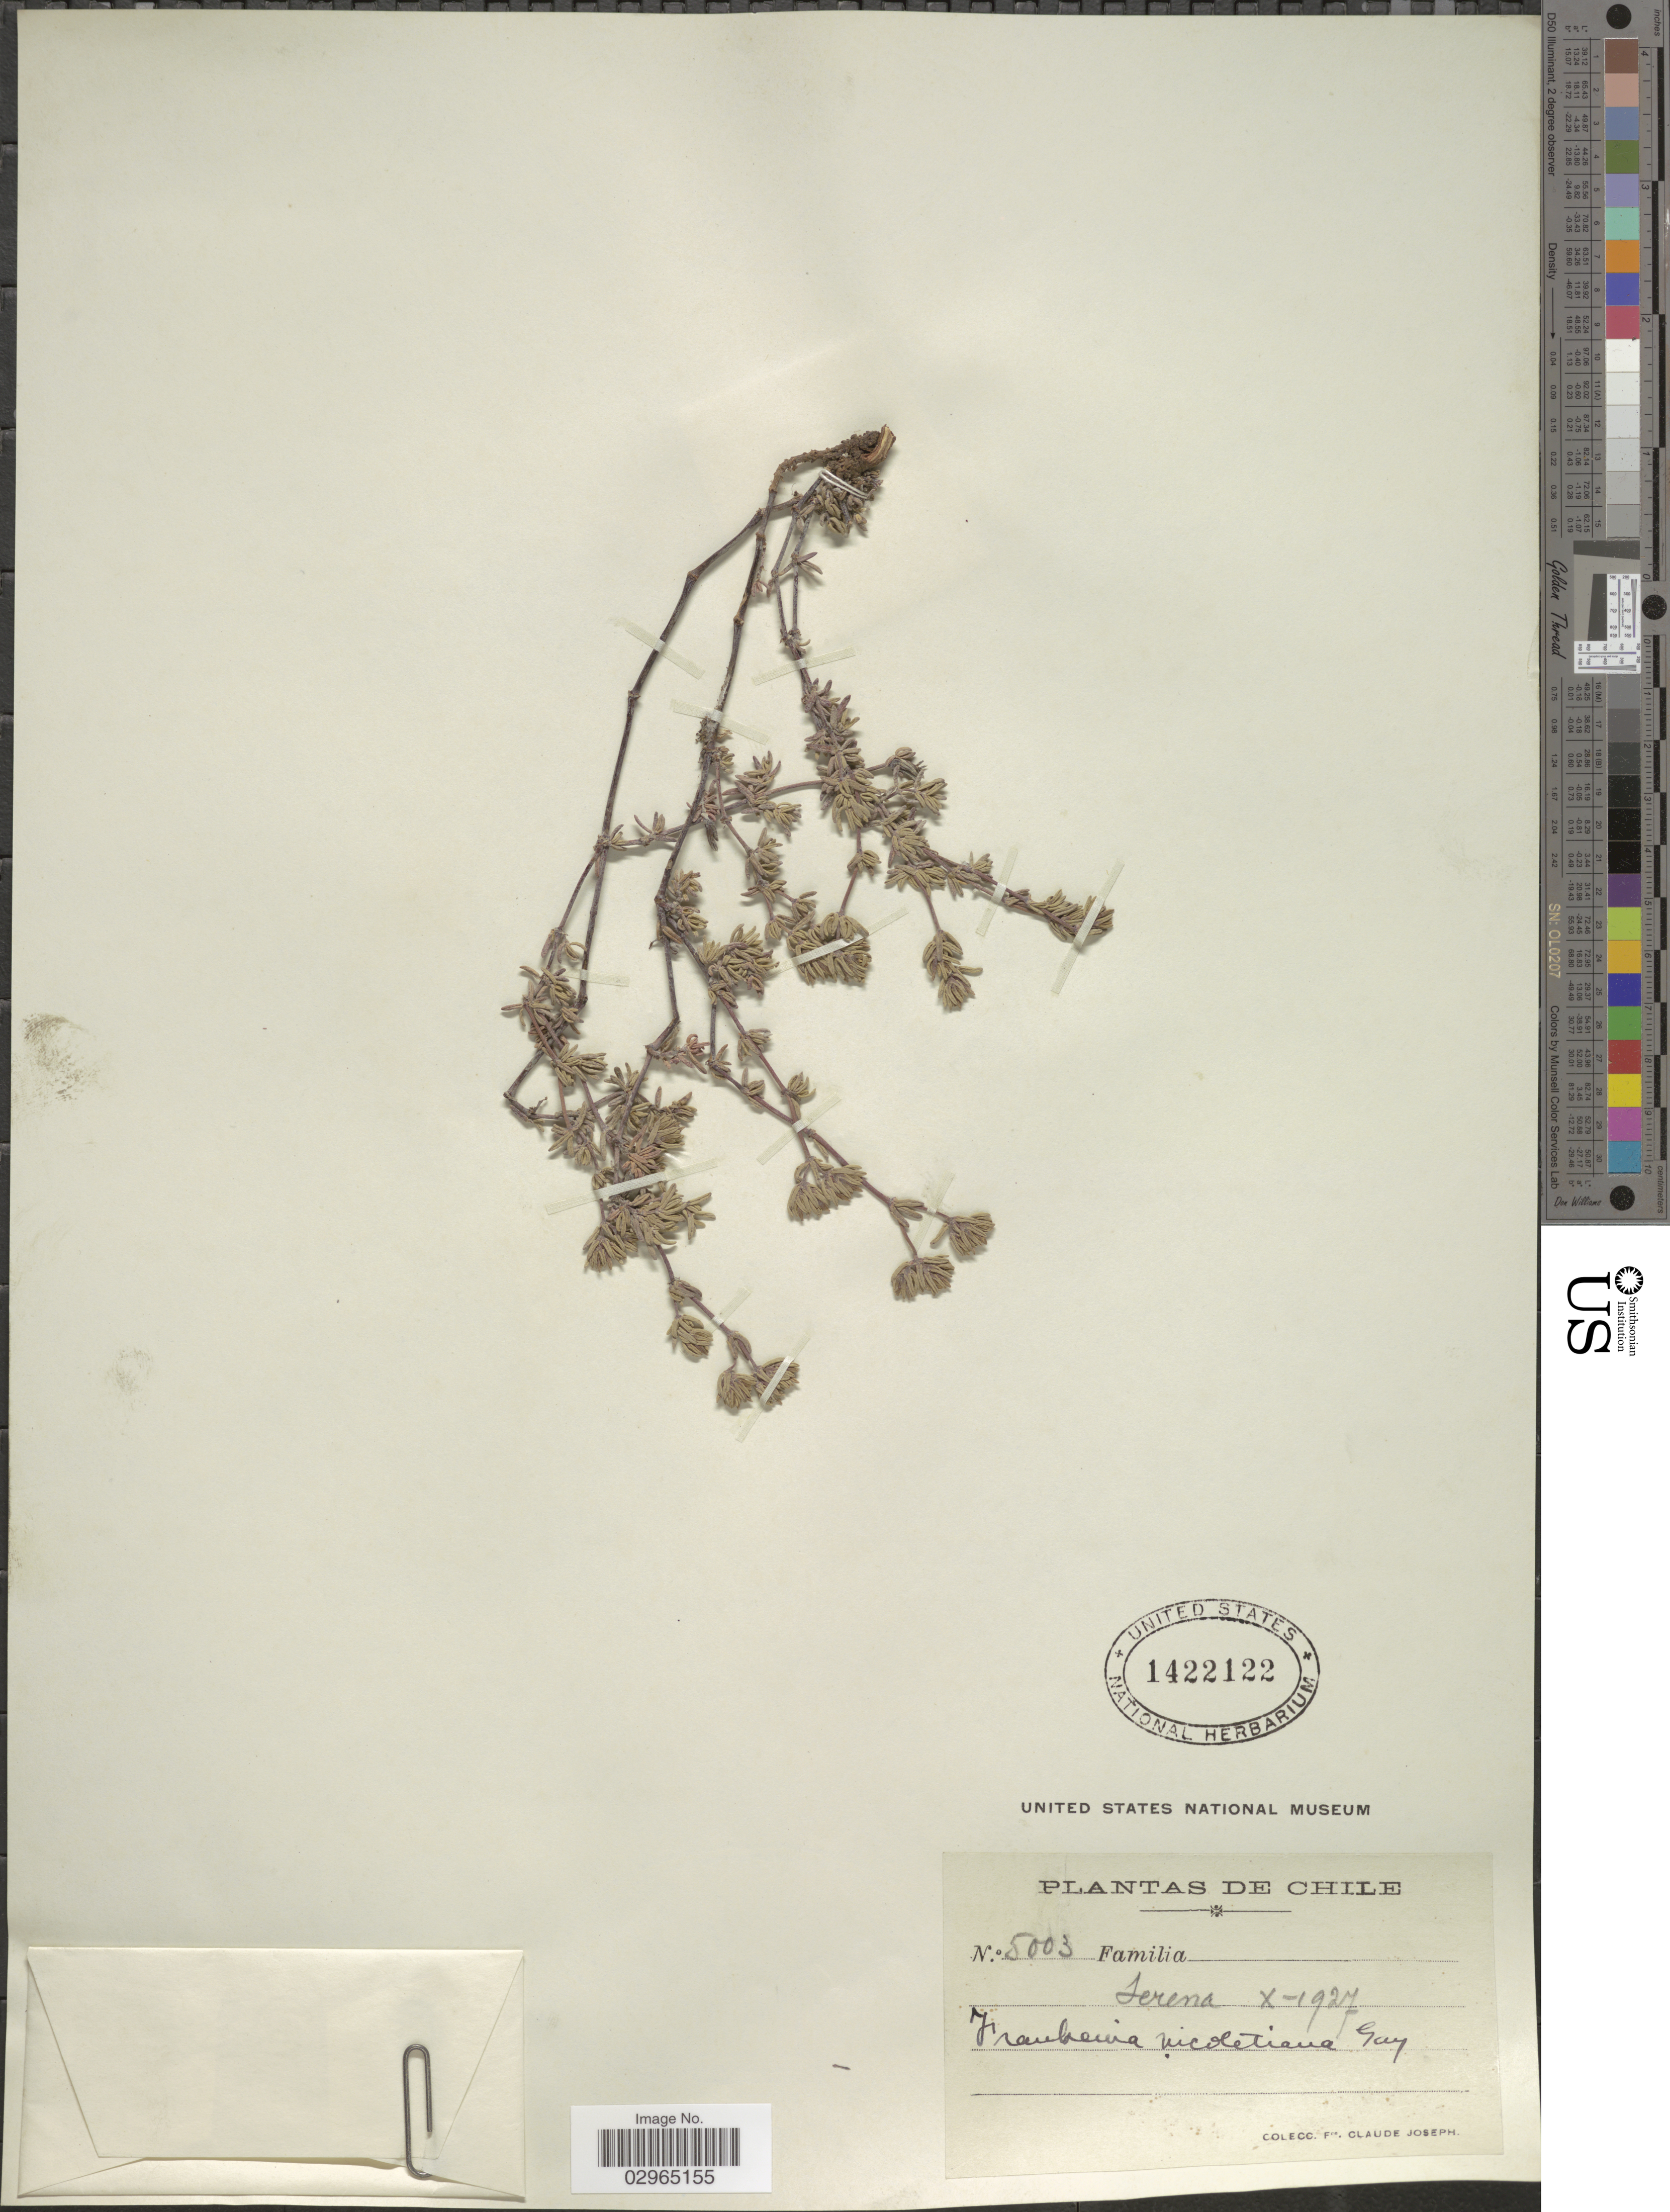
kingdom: Plantae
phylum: Tracheophyta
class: Magnoliopsida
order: Caryophyllales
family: Frankeniaceae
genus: Frankenia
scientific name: Frankenia chilensis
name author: C. Presl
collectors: Bro. Claude-Joseph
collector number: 5003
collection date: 1927-10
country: Chile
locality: Serena.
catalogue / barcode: US 1422122